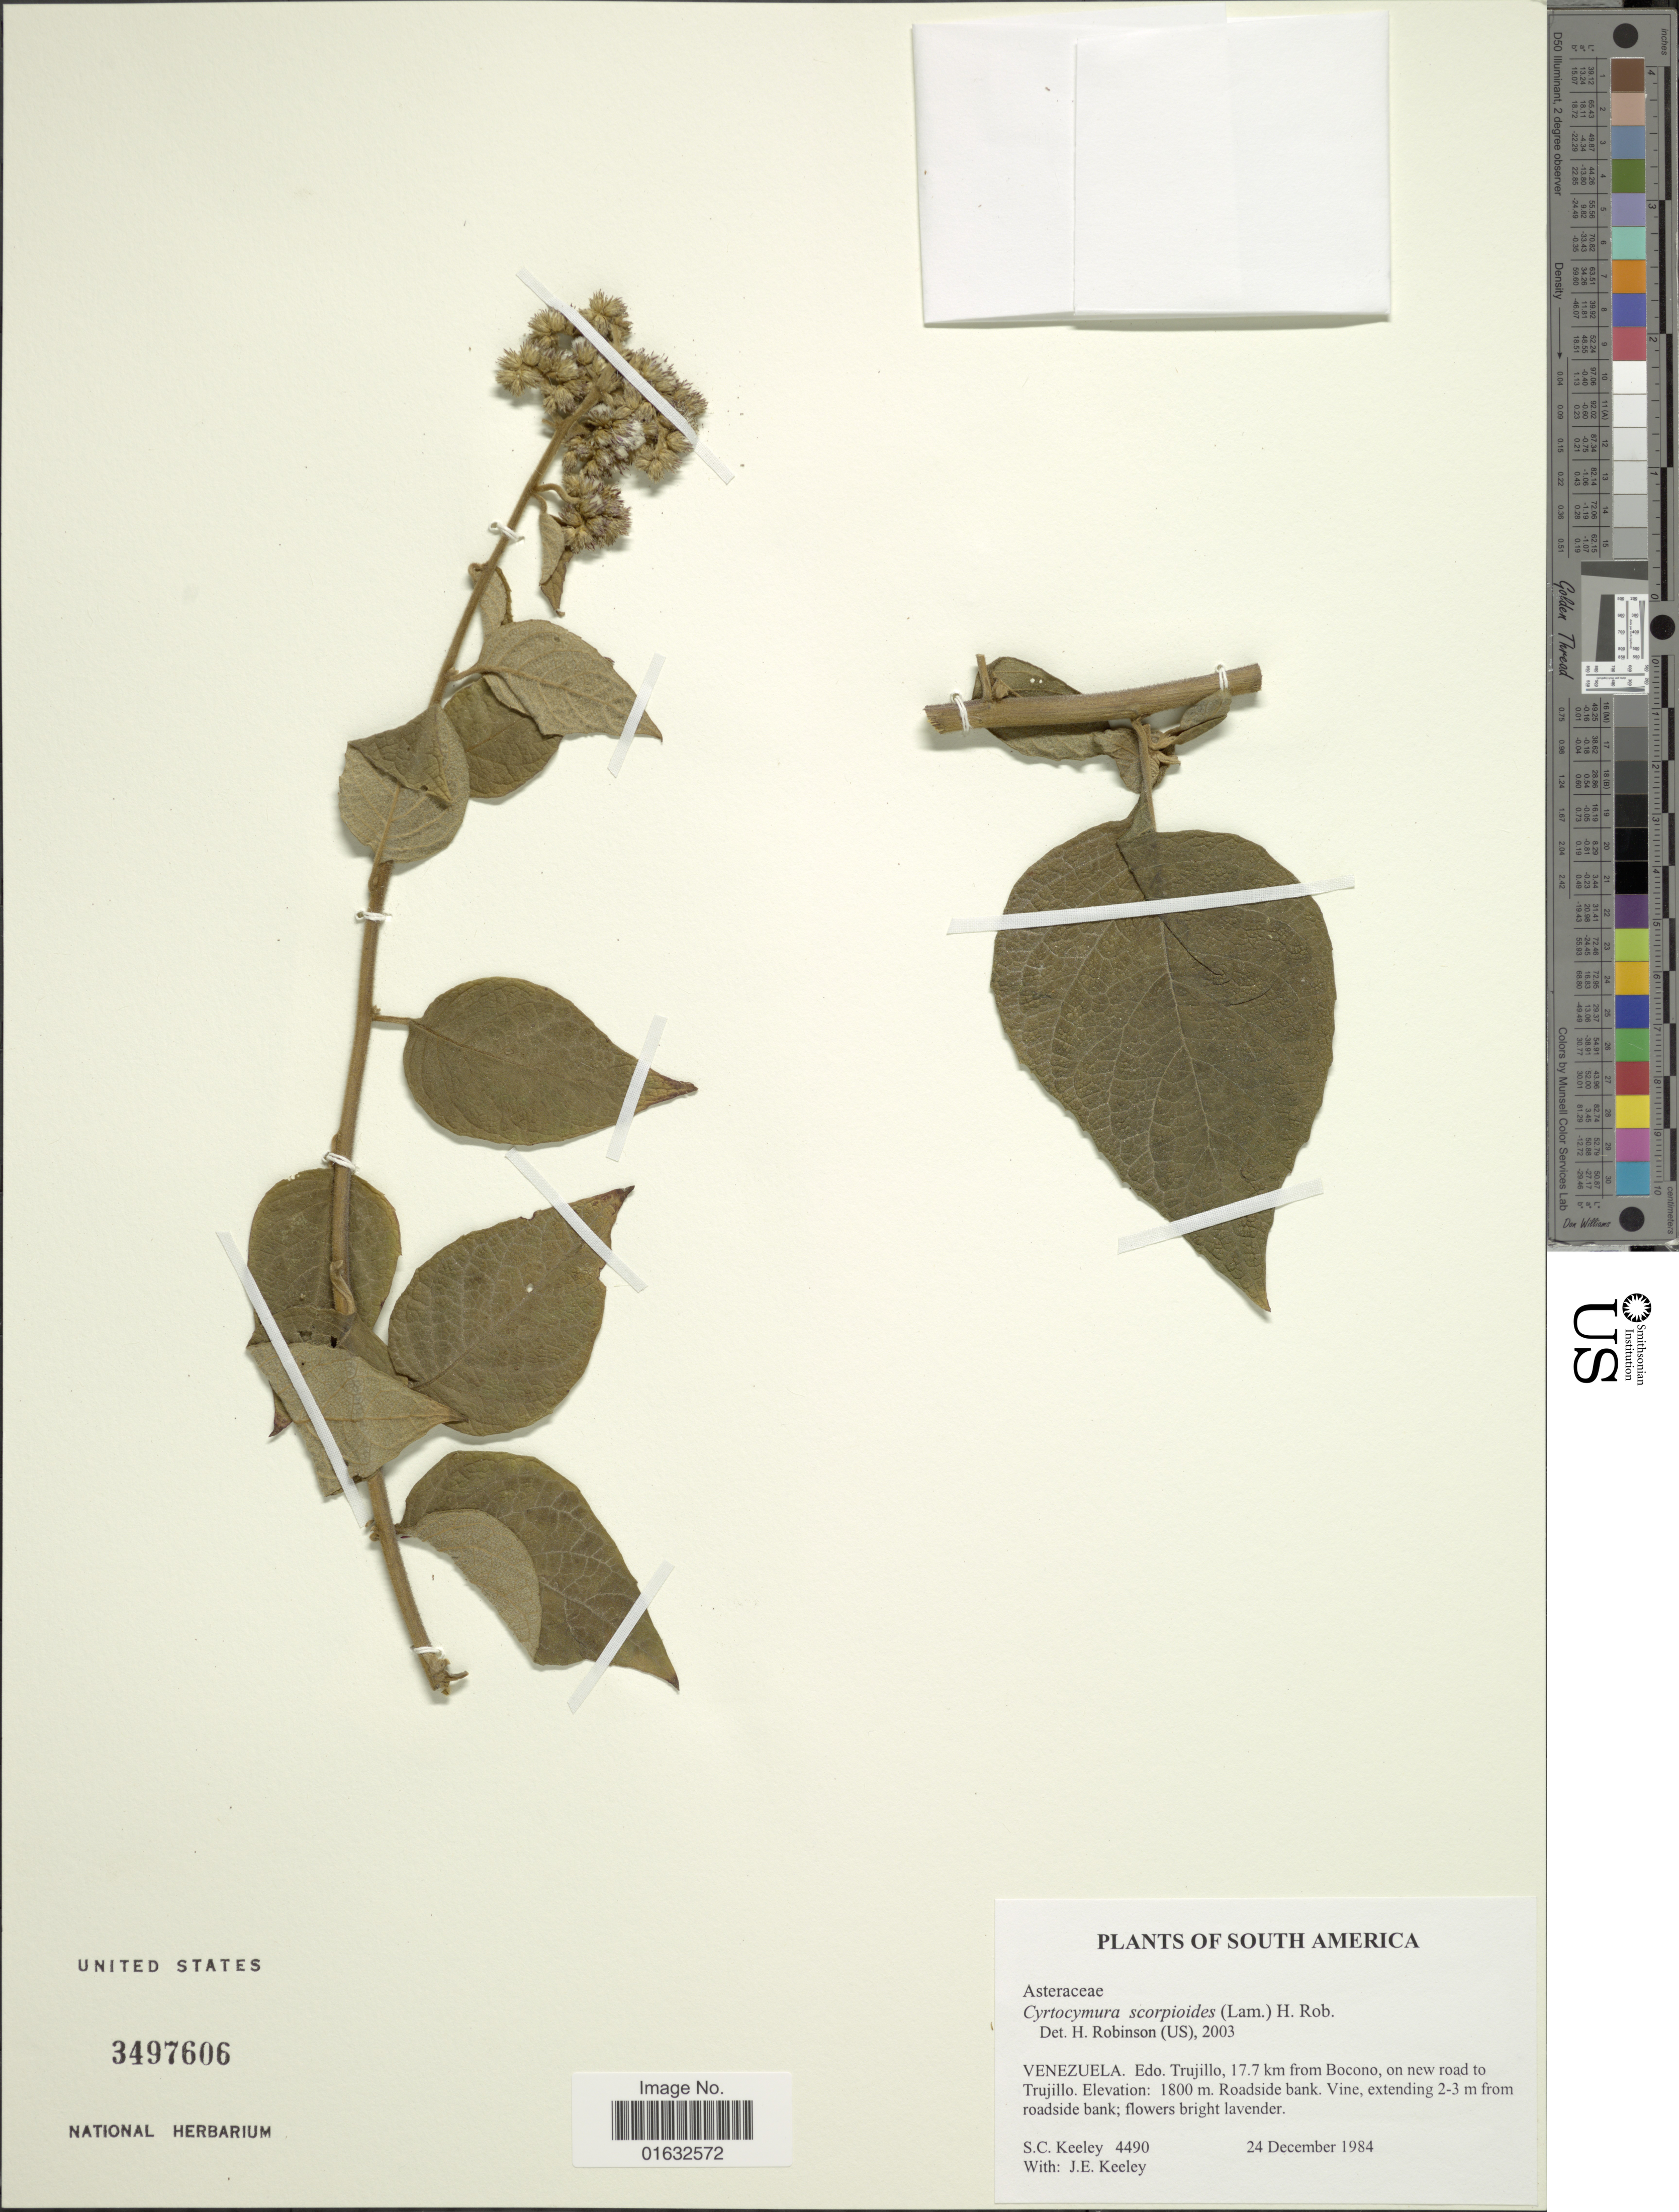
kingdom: Plantae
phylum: Tracheophyta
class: Magnoliopsida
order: Asterales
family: Asteraceae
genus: Cyrtocymura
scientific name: Cyrtocymura scorpioides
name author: (Lam.) H. Rob.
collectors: S. C. Keeley & J. E. Keeley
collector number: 4490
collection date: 1984-12-24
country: Venezuela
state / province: Trujillo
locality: Edo. Trujillo, 17.7 km from Bocono, on new road to Trujillo. Roadside bank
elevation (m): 1800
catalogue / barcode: US 3497606